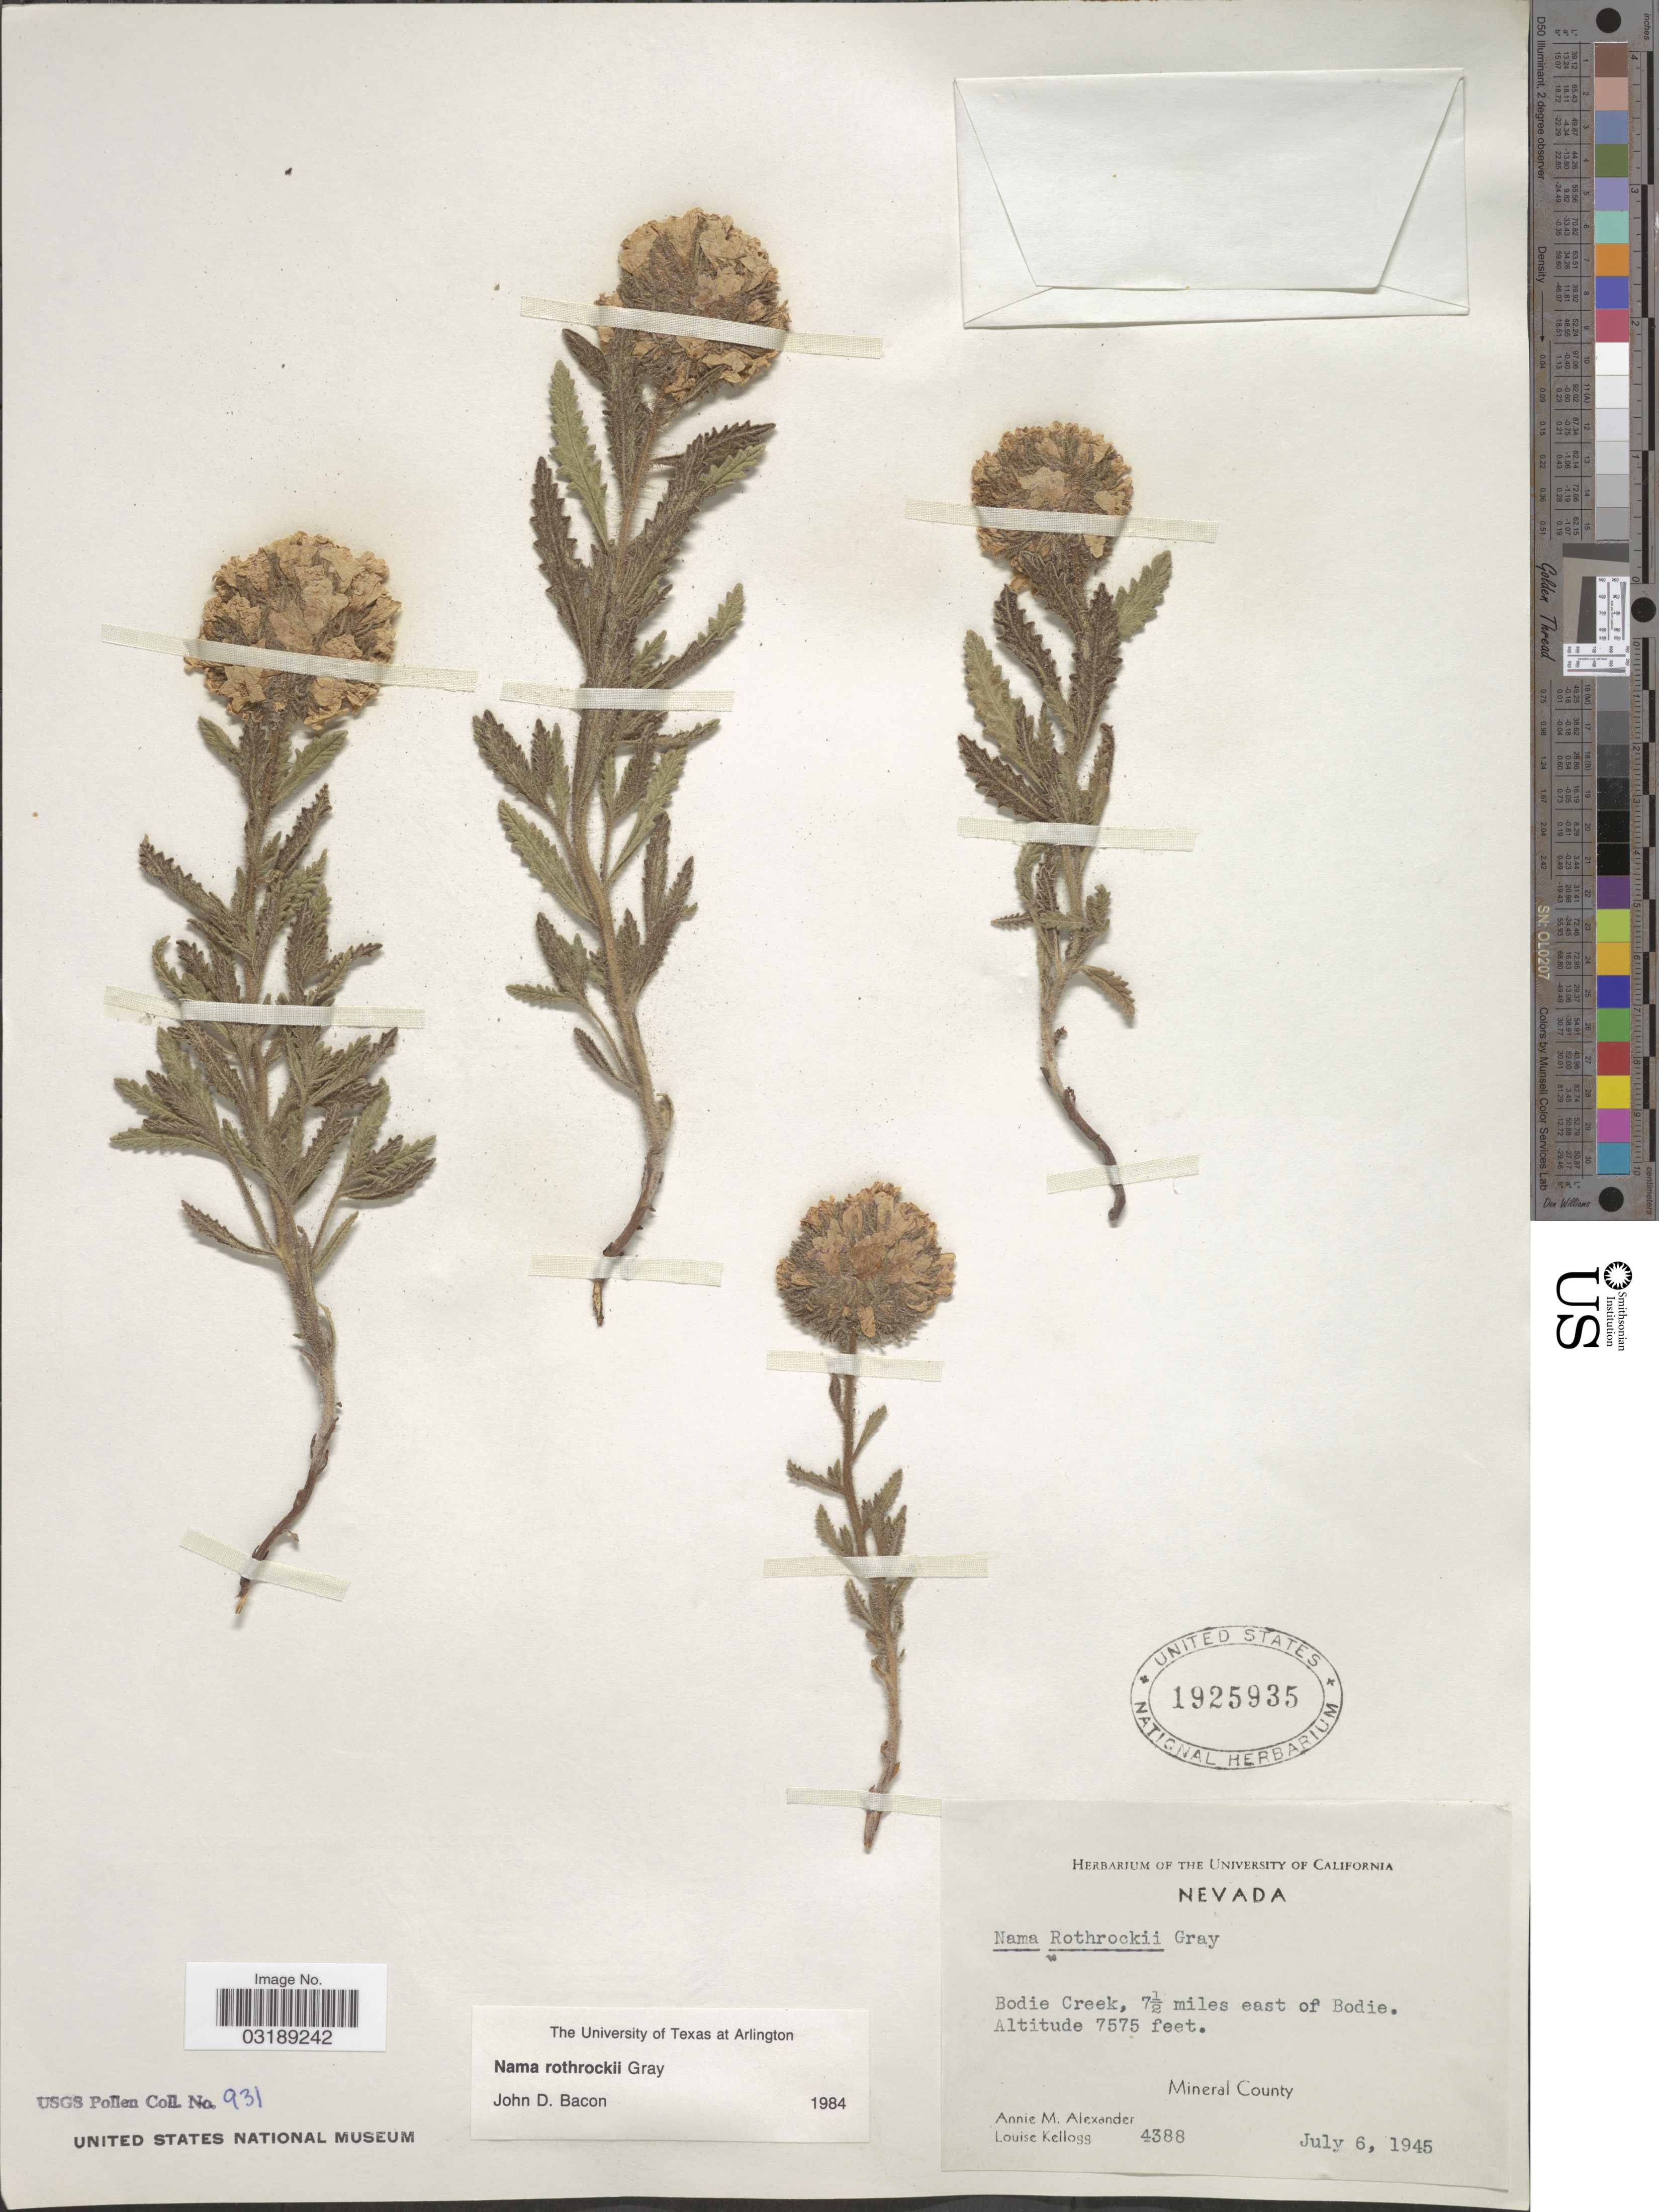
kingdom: Plantae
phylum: Tracheophyta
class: Magnoliopsida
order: Boraginales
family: Namaceae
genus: Nama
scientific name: Nama rothrockii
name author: A. Gray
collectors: A. M. Alexander & L. Kellogg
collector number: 4388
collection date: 1945-07-06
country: United States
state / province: Nevada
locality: Bodie Creek, 7½ miles east of Bodie, Mineral County.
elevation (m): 2309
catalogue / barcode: US 1925935